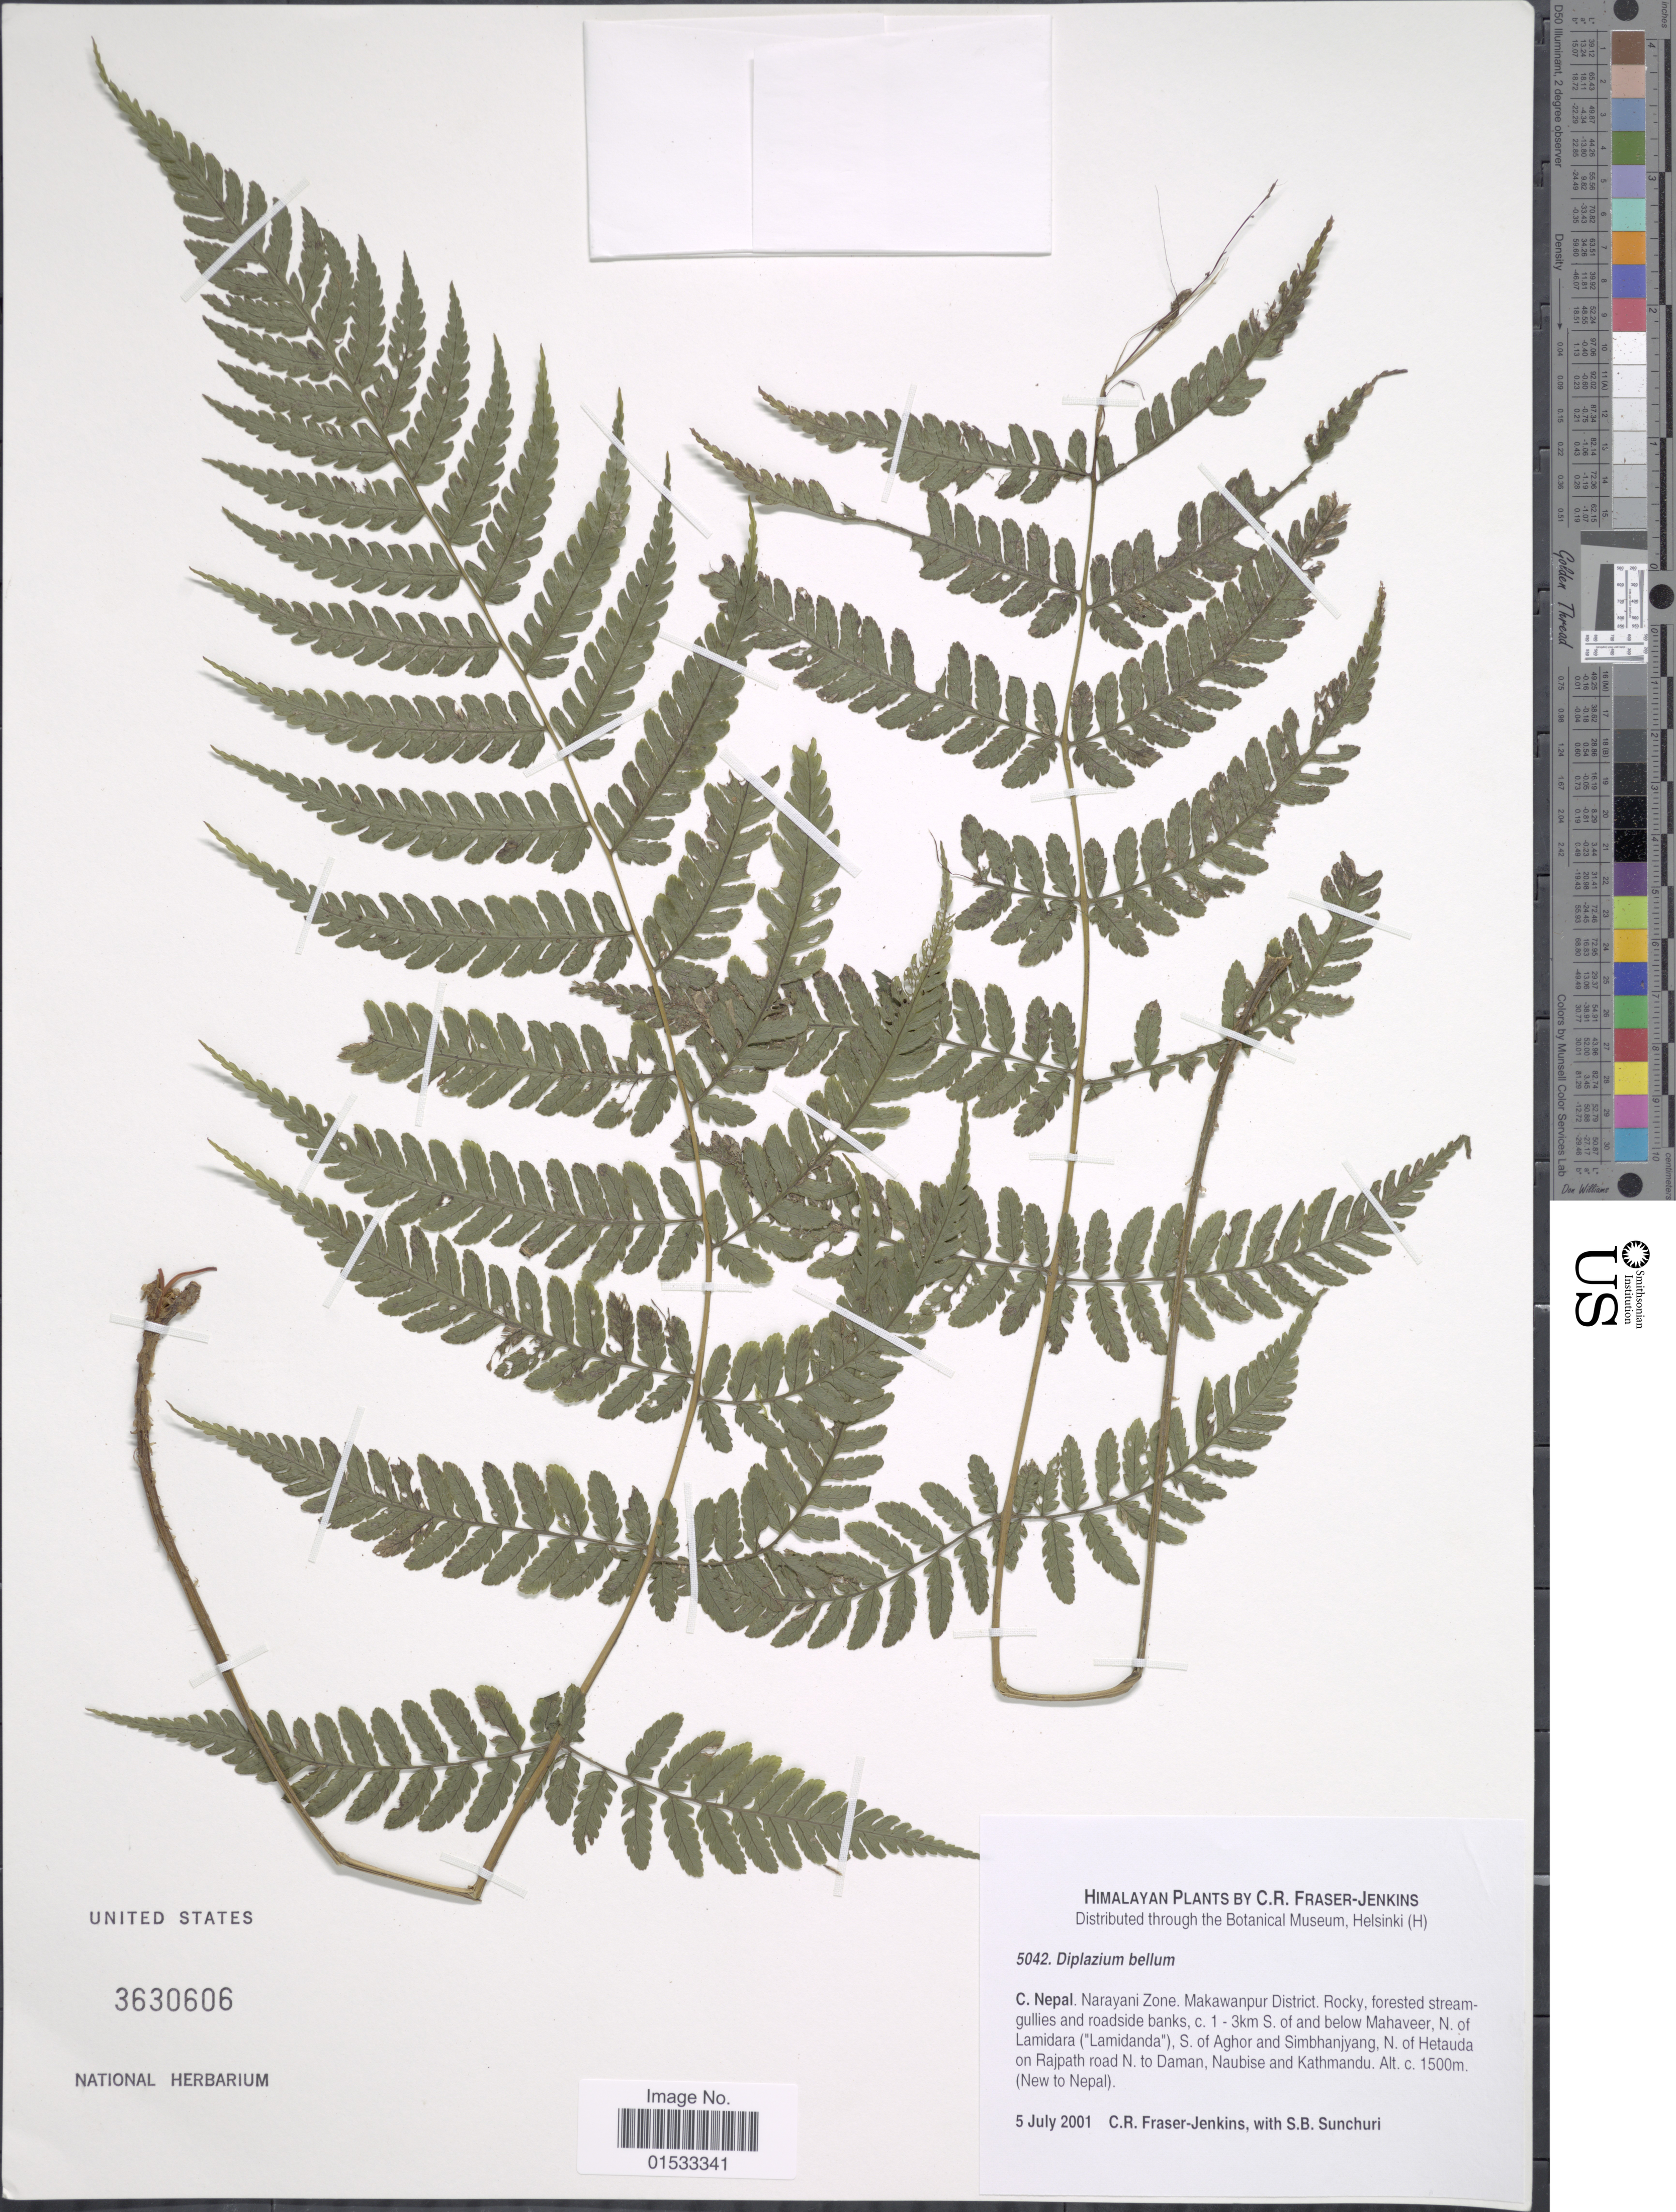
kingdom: Plantae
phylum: Tracheophyta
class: Polypodiopsida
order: Polypodiales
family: Athyriaceae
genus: Diplazium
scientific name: Diplazium bellum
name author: (C.B. Clarke) Bir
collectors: C. R. Fraser-Jenkins & S. Sunchuri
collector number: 5042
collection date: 2001-07-05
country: Nepal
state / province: Narayani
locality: Himalaya, C. Nepal, Makawanpur District, Rocky, forested streamgullies and roadside banks, c. 1-3km S. of and below Mahaveer, N. of Lamidara ("Lamidanda"), S. of Aghor and Simbhanjyang, N. of Hetauda on Rajpath road to N. to Daman, Naubise and Kathmandu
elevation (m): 1500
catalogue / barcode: US 3630606